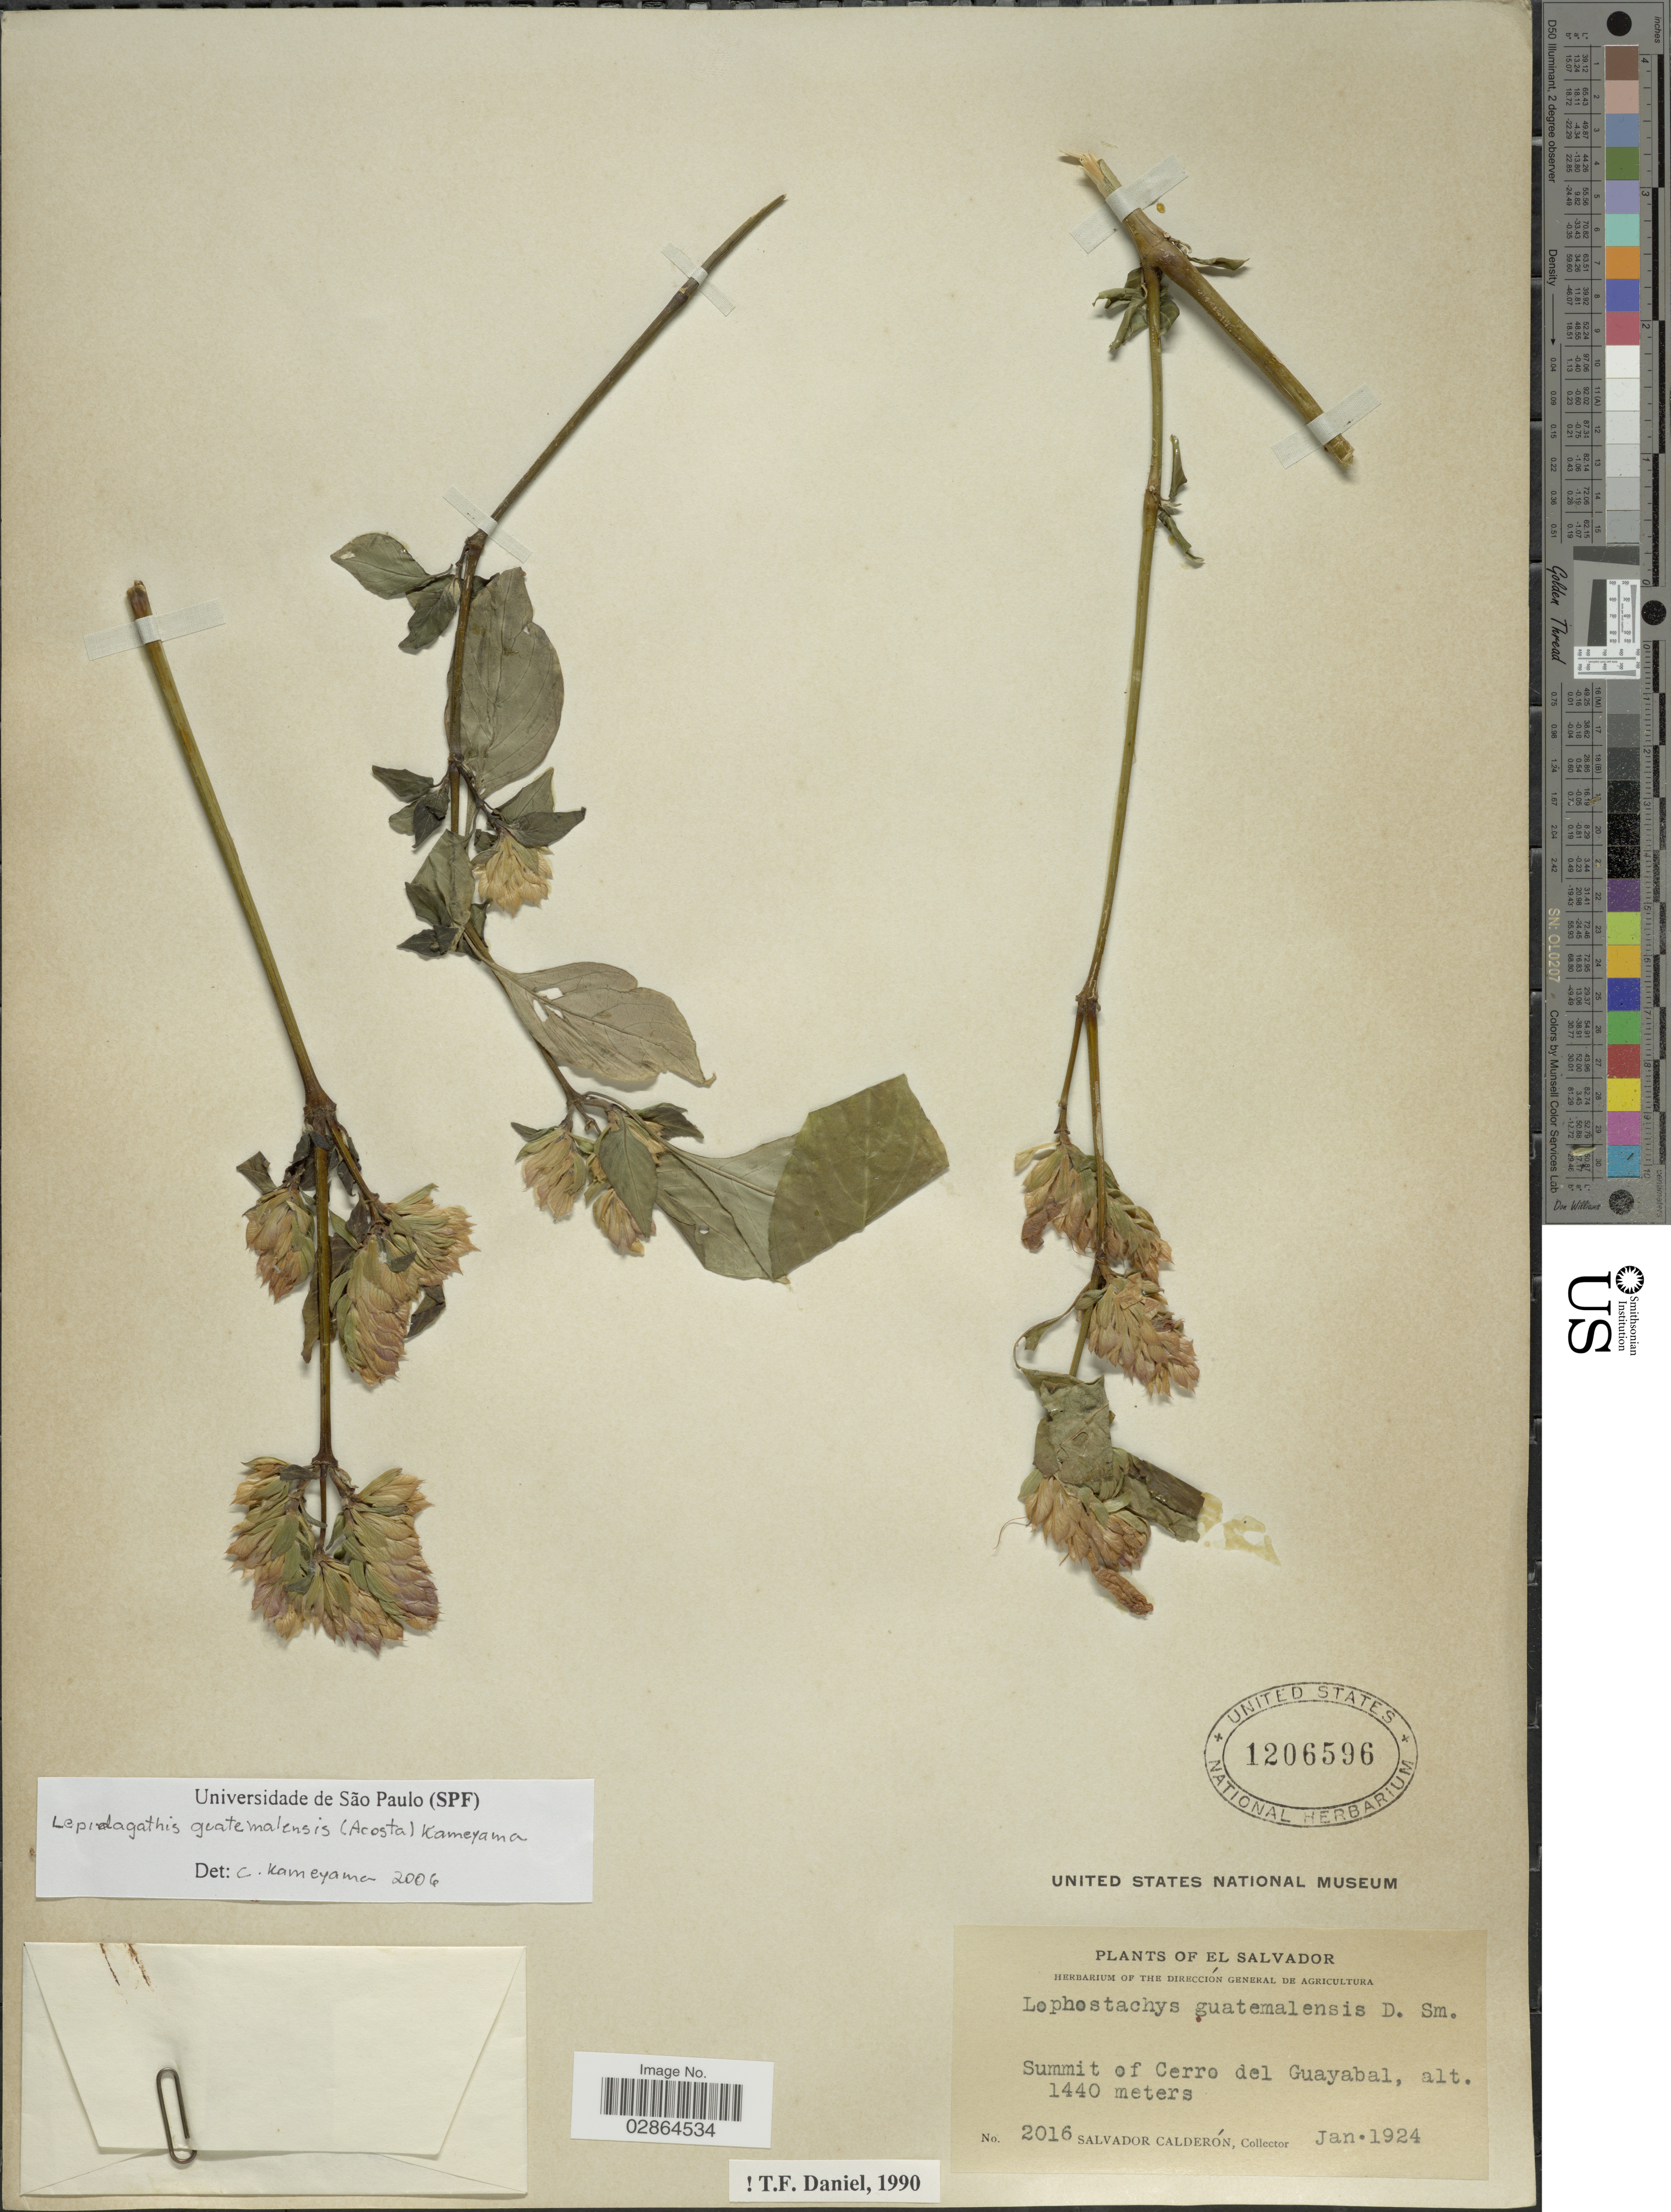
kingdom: Plantae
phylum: Tracheophyta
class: Magnoliopsida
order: Lamiales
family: Acanthaceae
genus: Lophostachys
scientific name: Lophostachys guatemalensis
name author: Donn. Sm.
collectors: S. Calderón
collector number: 2016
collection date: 1924-01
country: El Salvador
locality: Summit of Cerro del Guayabal.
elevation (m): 1440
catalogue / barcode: US 1206596